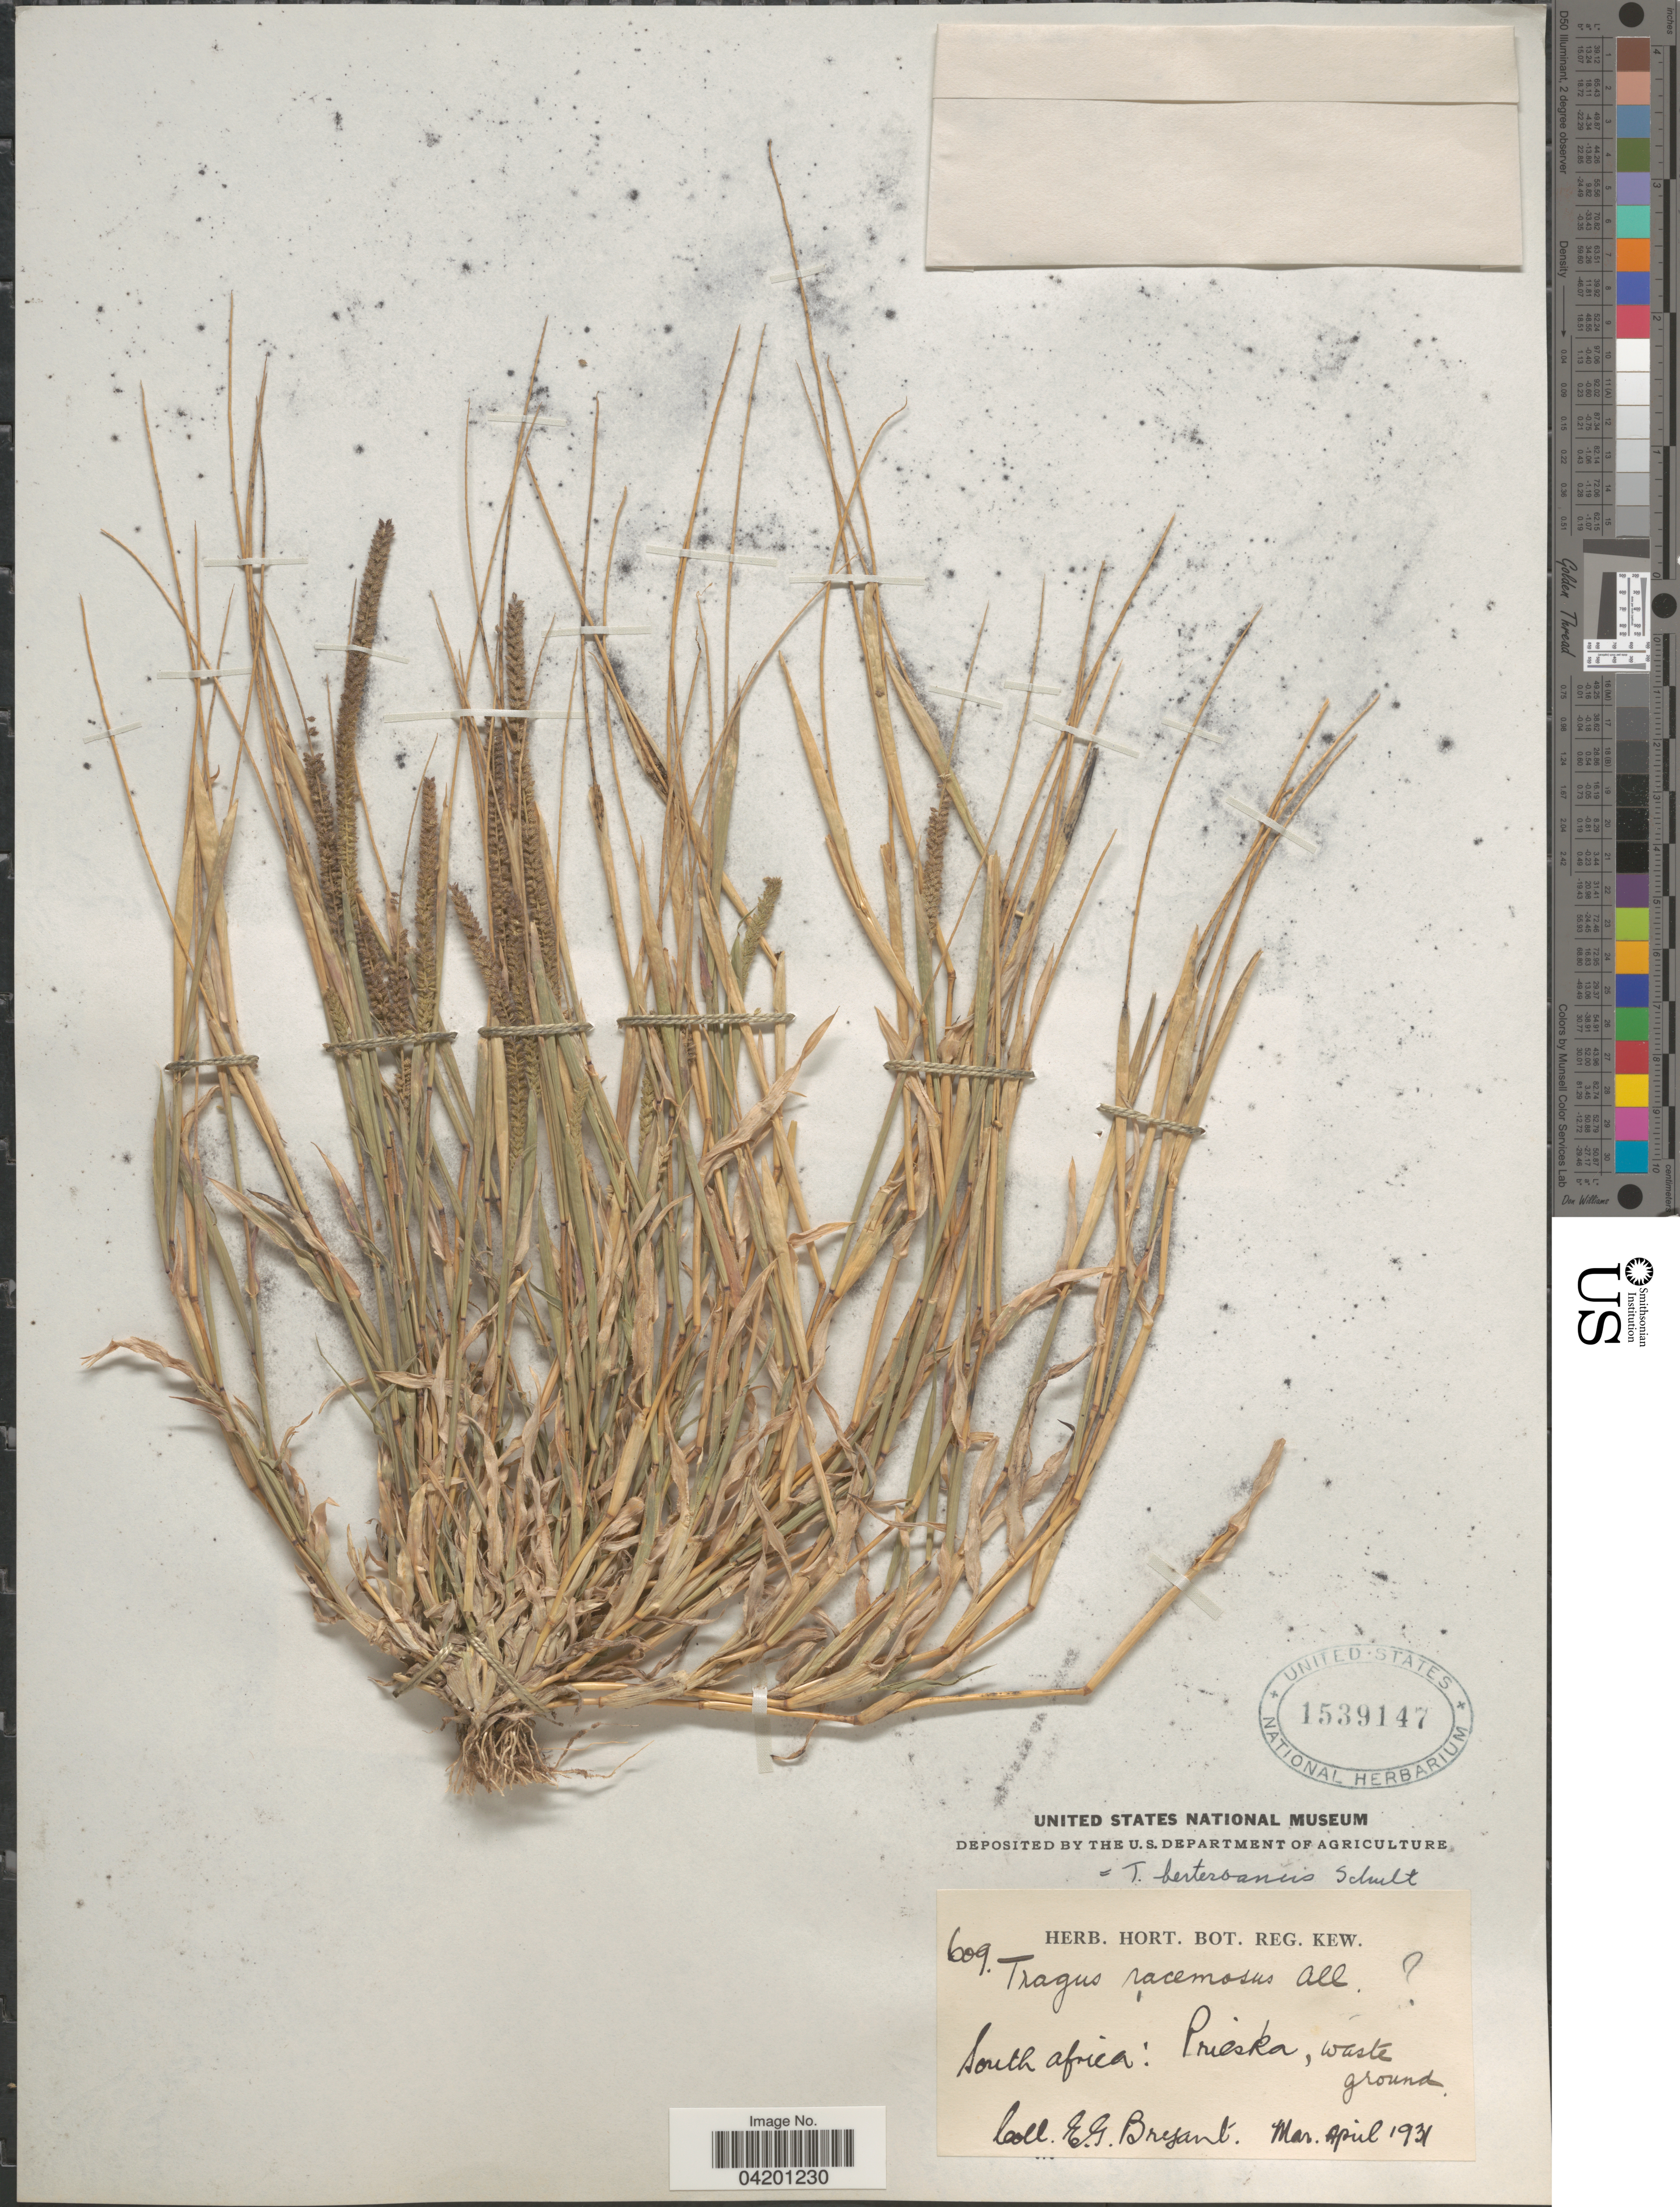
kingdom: Plantae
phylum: Tracheophyta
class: Liliopsida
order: Poales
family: Poaceae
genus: Tragus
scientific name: Tragus berteronianus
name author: Schult.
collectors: E. Bryant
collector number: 609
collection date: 1931-03/1931-04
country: South Africa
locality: Prieska.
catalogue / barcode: US 1539147